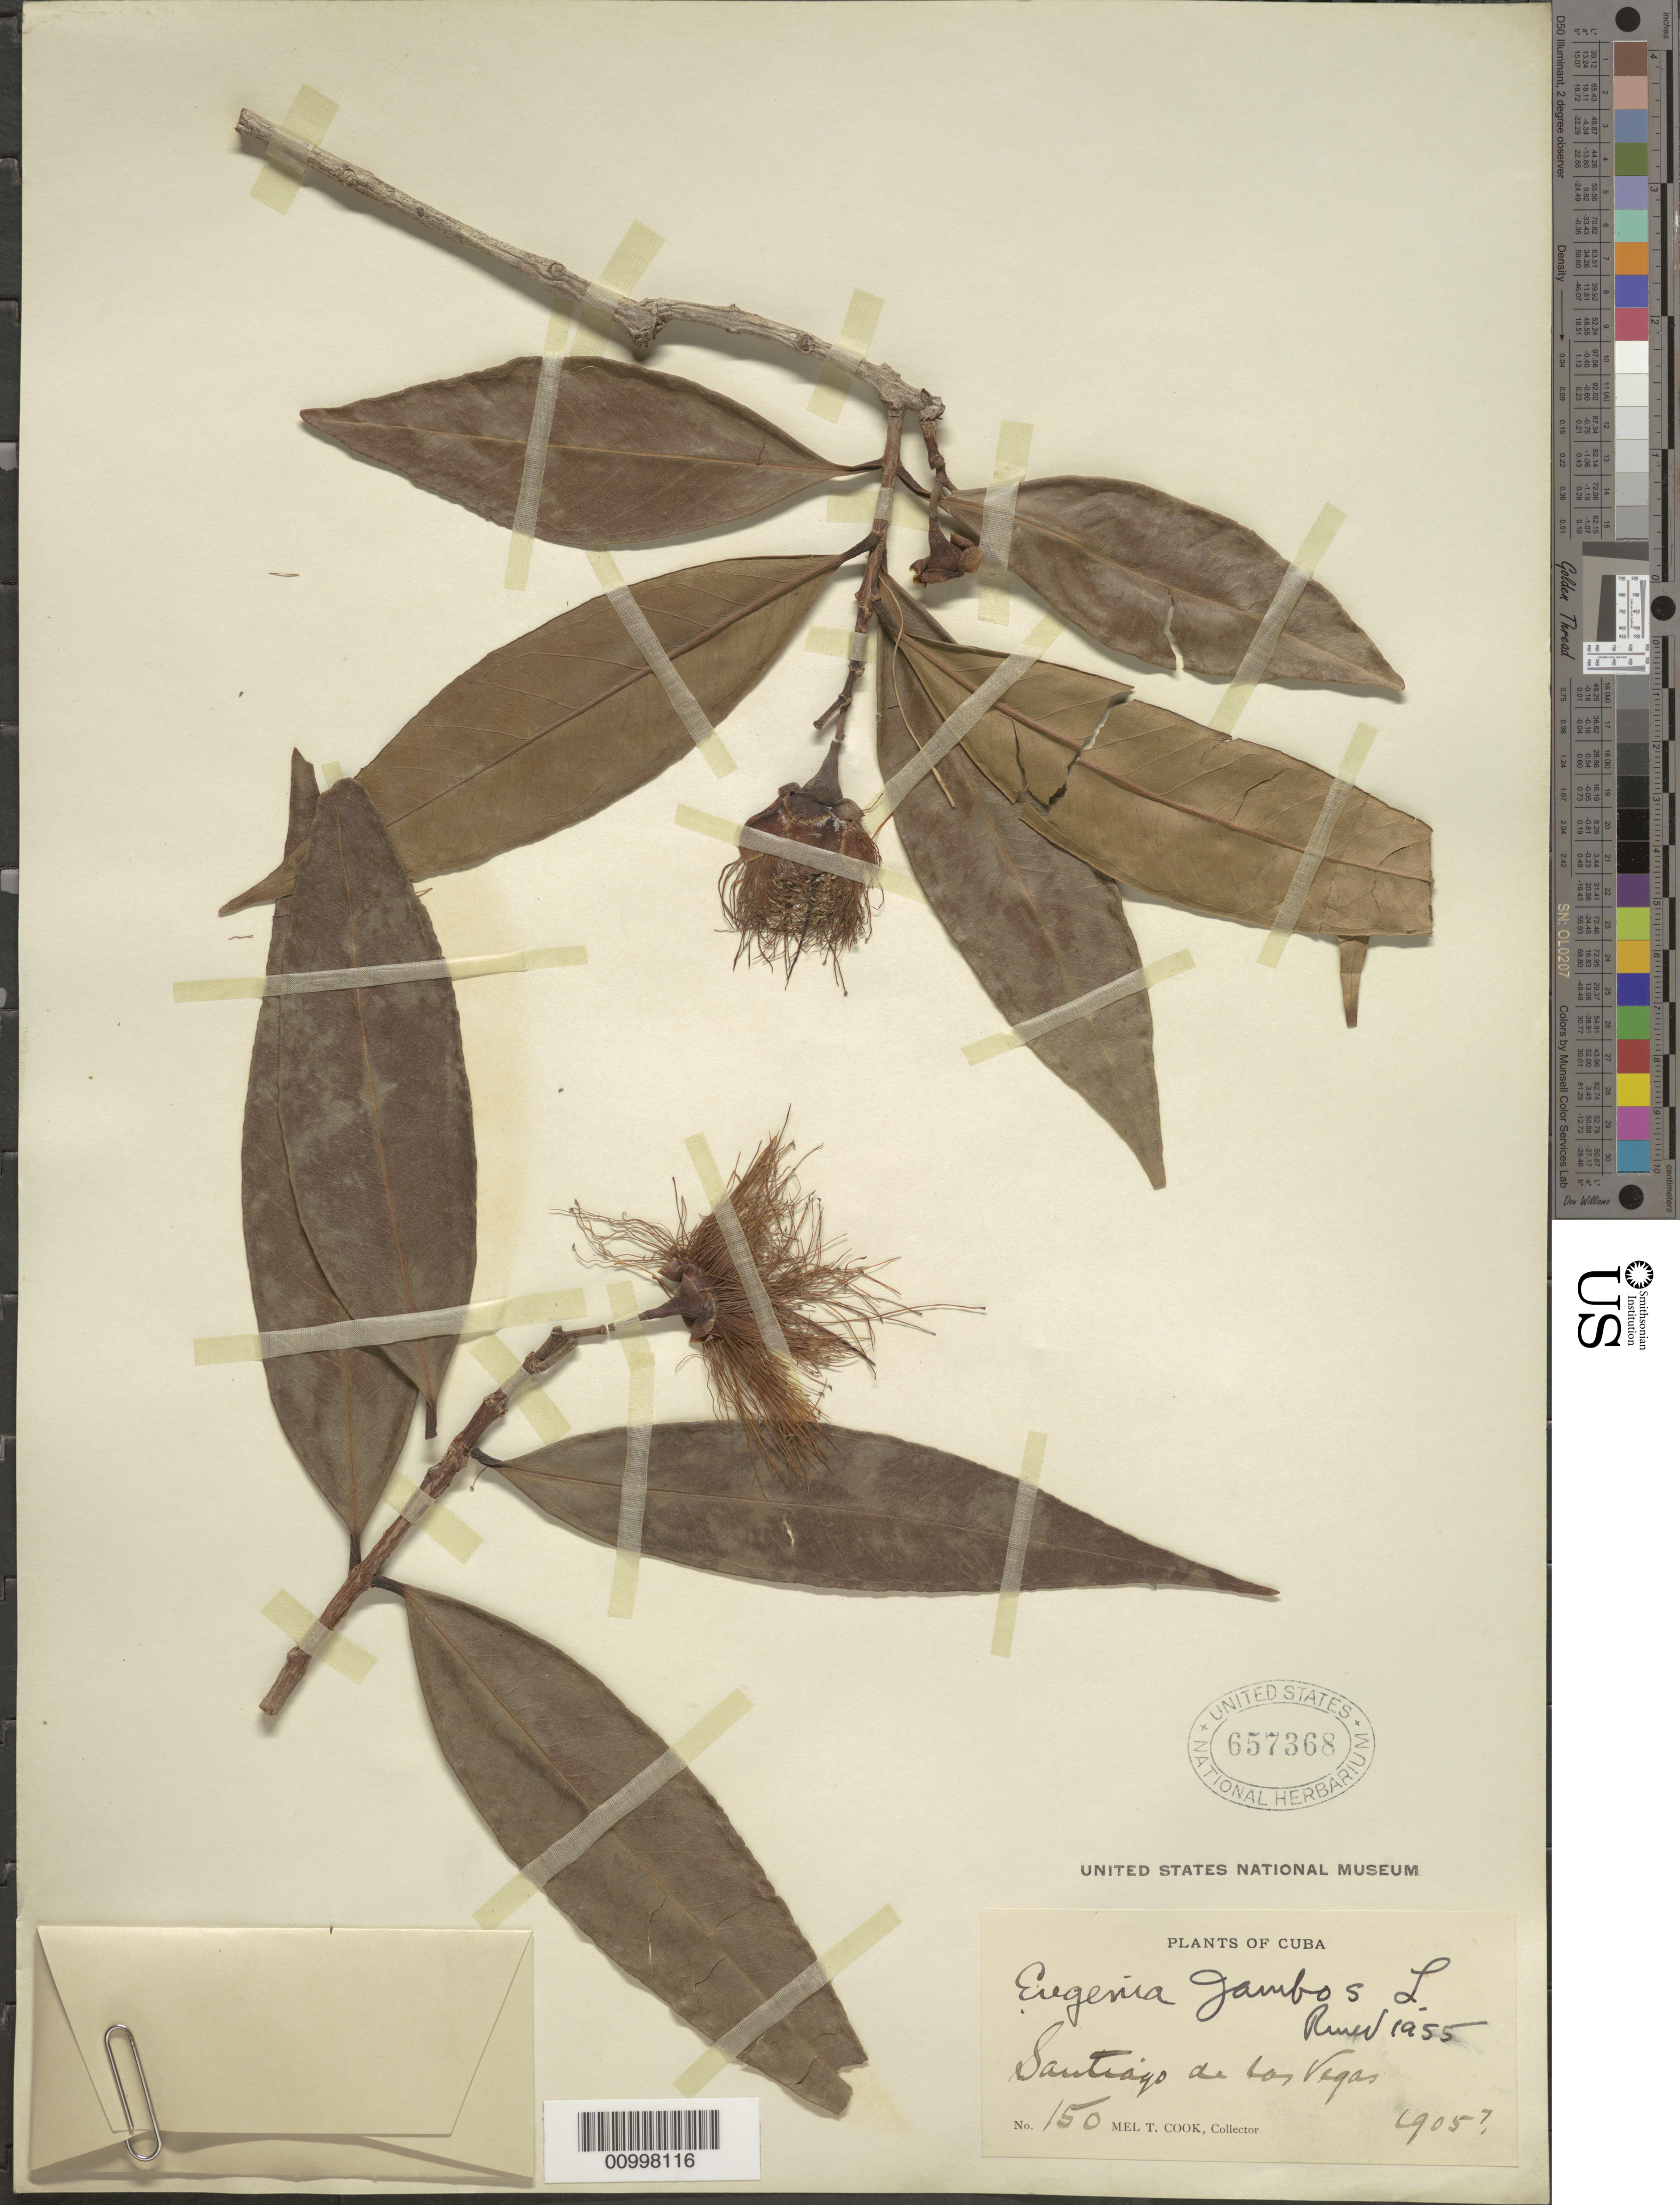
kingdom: Plantae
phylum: Tracheophyta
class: Magnoliopsida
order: Myrtales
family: Myrtaceae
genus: Syzygium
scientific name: Syzygium jambos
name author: (L.) Alston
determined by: Strong, Mark T., (BOT), Smithsonian Institution - National Museum of Natural History (UNITED STATES)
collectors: M. T. Cook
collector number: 150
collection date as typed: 1905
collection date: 1905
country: Cuba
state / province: La Habana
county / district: Municipio Boyeros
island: Cuba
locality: Santiago de Las Vegas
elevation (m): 97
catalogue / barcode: US 657368